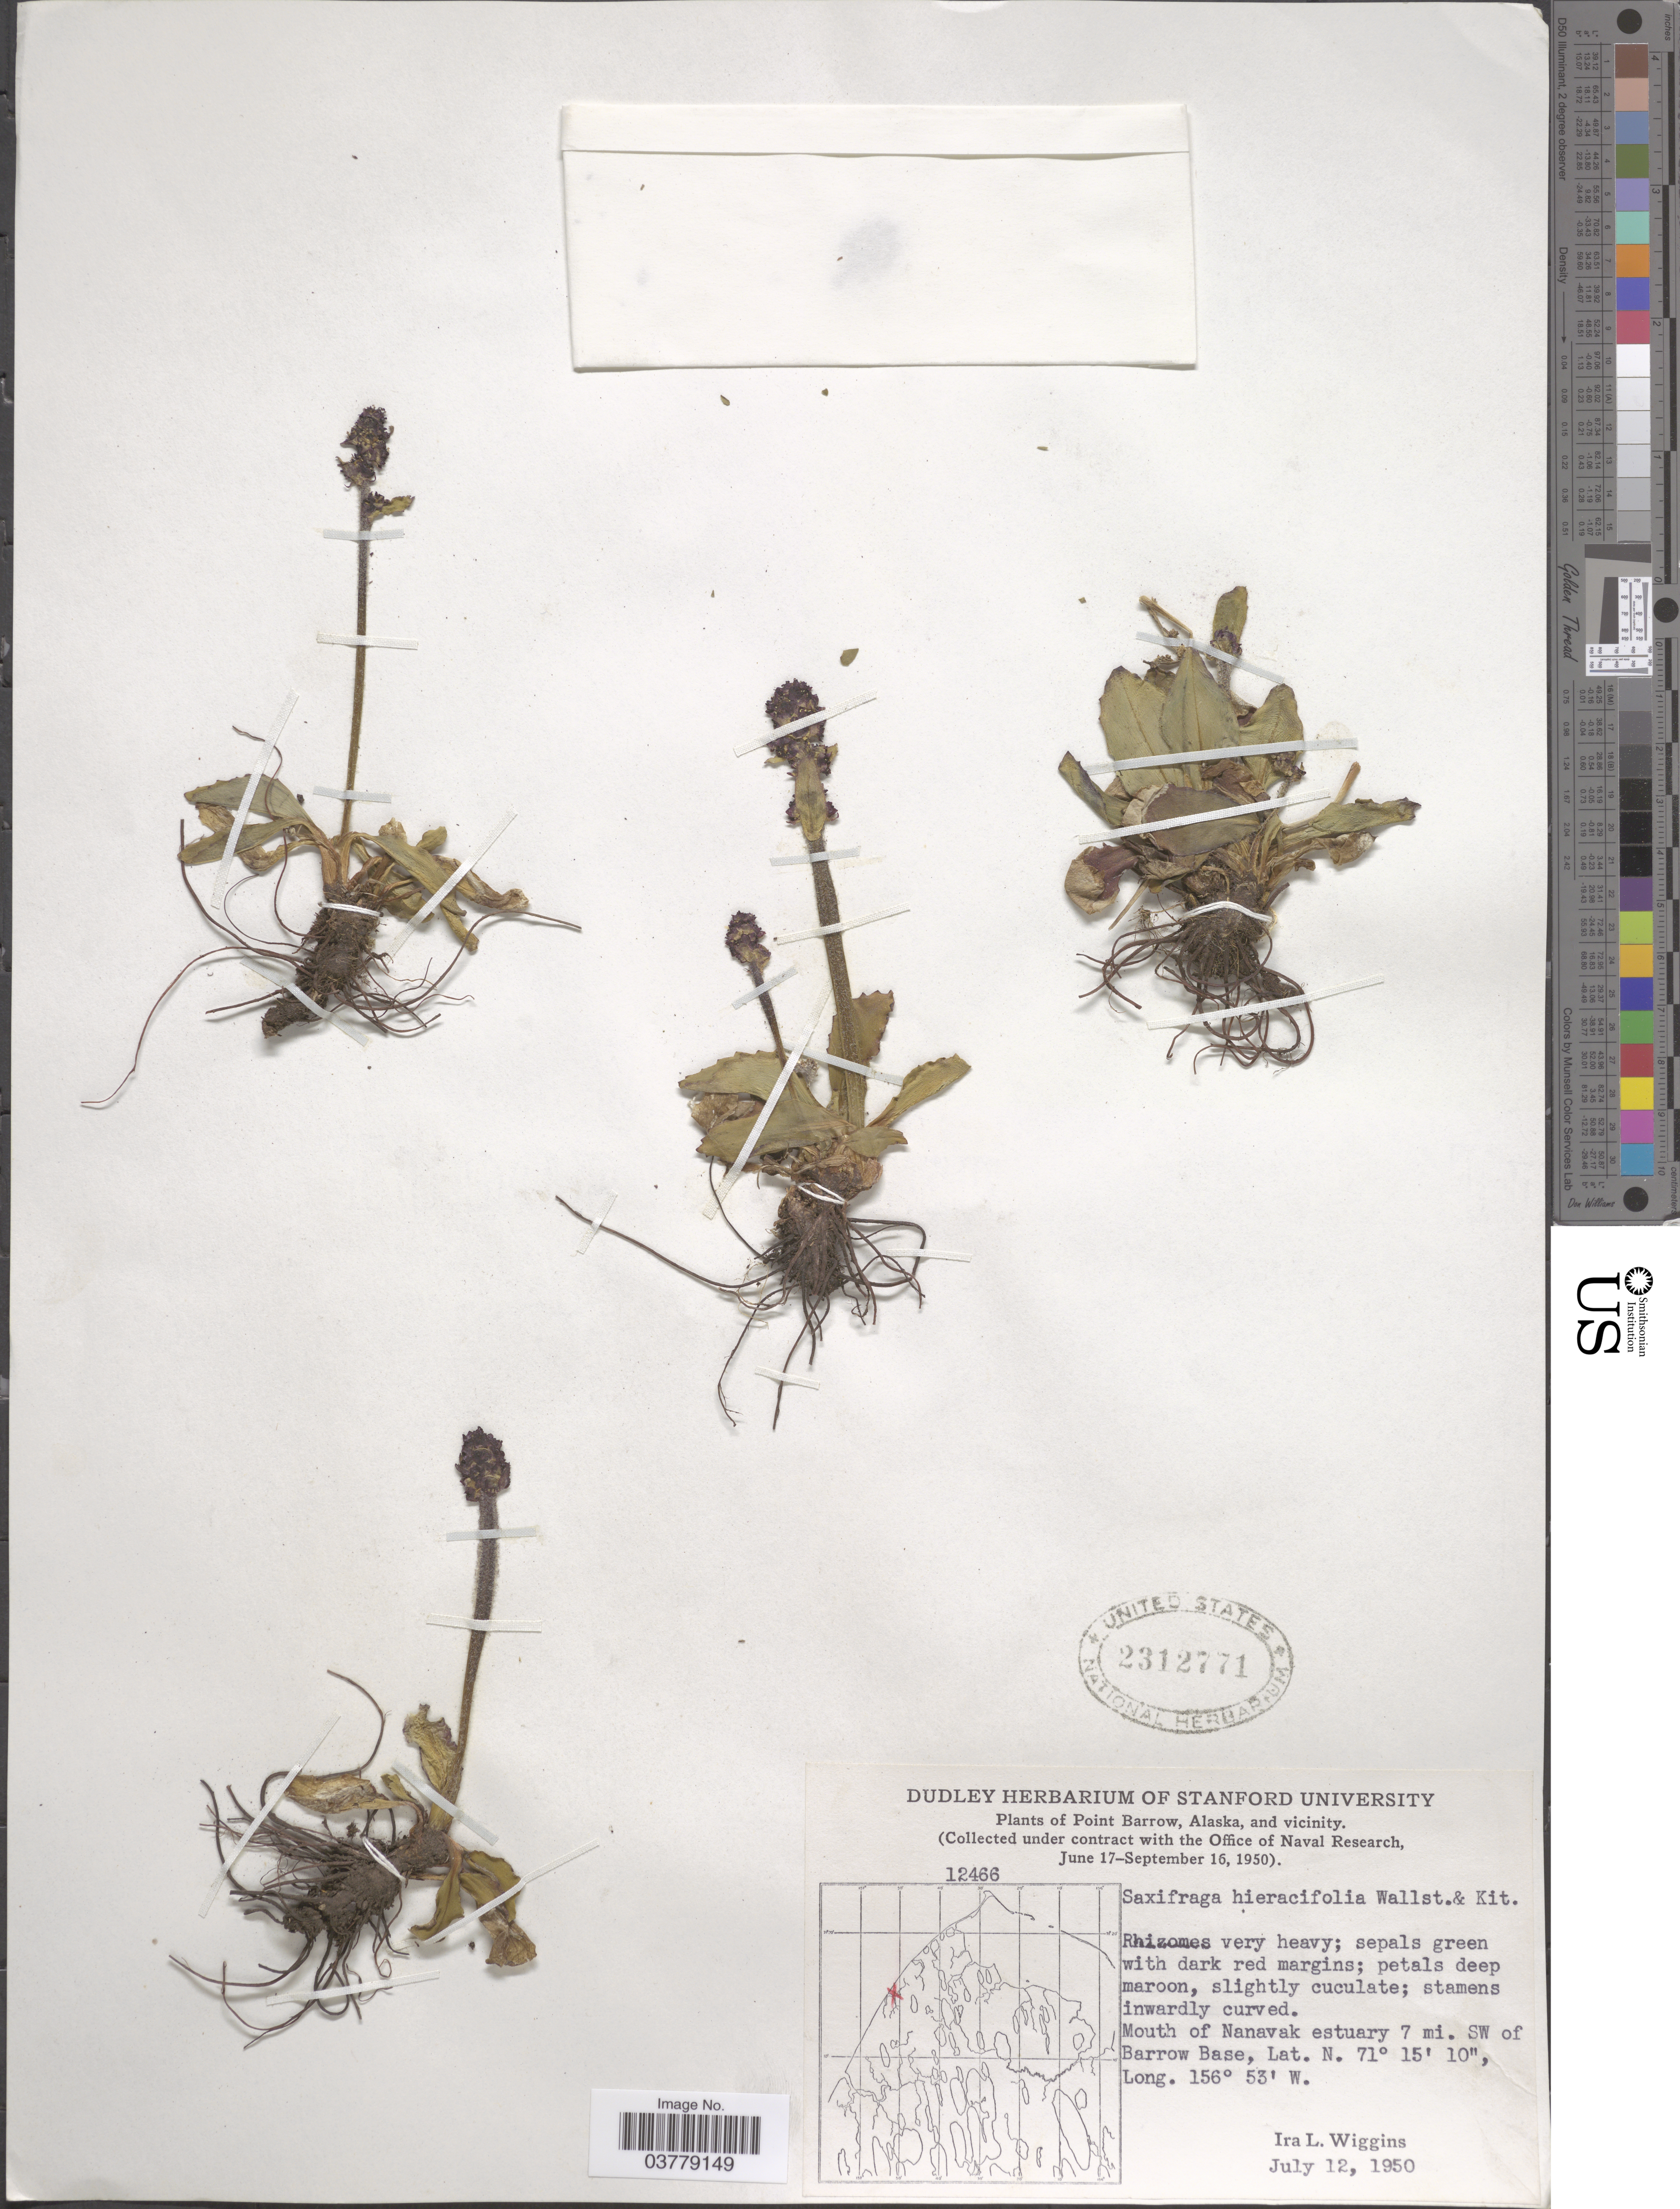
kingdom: Plantae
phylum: Tracheophyta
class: Magnoliopsida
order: Saxifragales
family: Saxifragaceae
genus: Micranthes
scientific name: Micranthes hieraciifolia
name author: (Waldst. & Kit. ex Willd.) Haw.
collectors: I. L. Wiggins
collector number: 12466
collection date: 1950-07-12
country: United States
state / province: Alaska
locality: Point Barrow, Alaska, and vicinity. Mouth of Nanavak estuary 7 mi. SW of Barrow Base.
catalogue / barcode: US 2312771